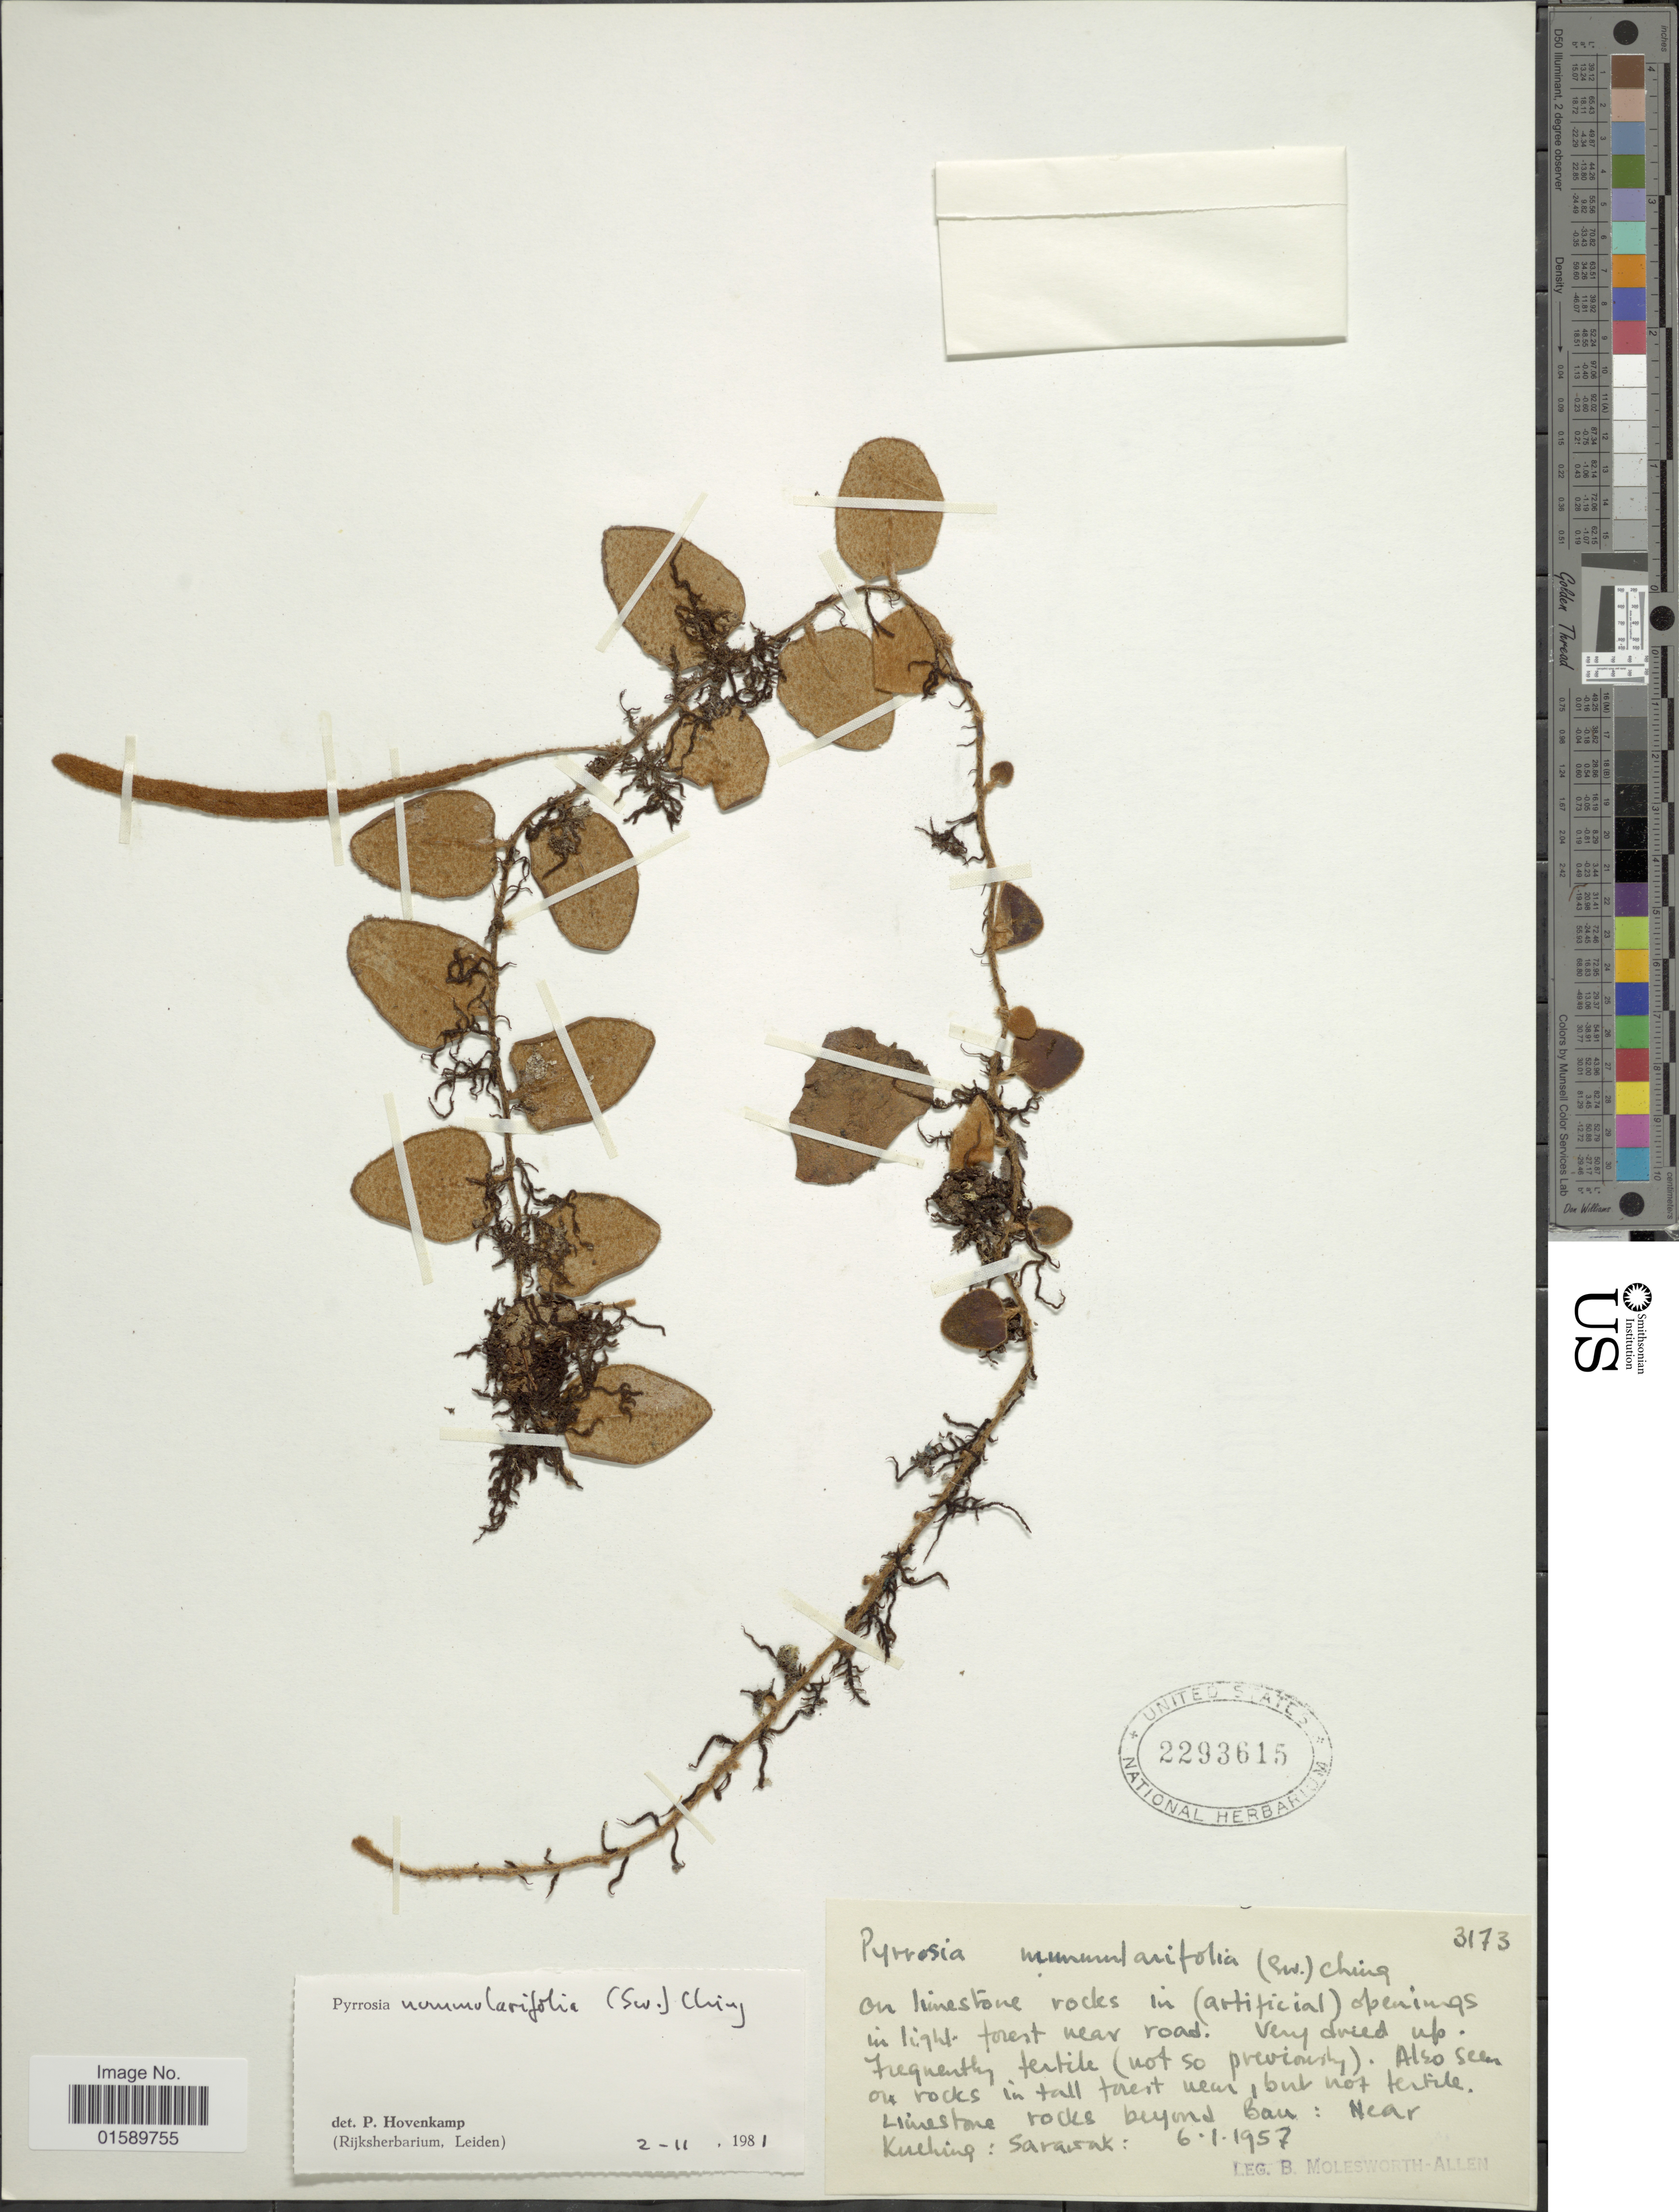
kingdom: Plantae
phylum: Tracheophyta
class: Polypodiopsida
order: Polypodiales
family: Polypodiaceae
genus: Pyrrosia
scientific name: Pyrrosia nummularifolia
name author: (Sw.) Ching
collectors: B. E. G. Molesworth-Allen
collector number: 3173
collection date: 1957-01-06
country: Malaysia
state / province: Sarawak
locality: Limestone rocks beyond Bau, near Kuching.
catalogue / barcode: US 2293615